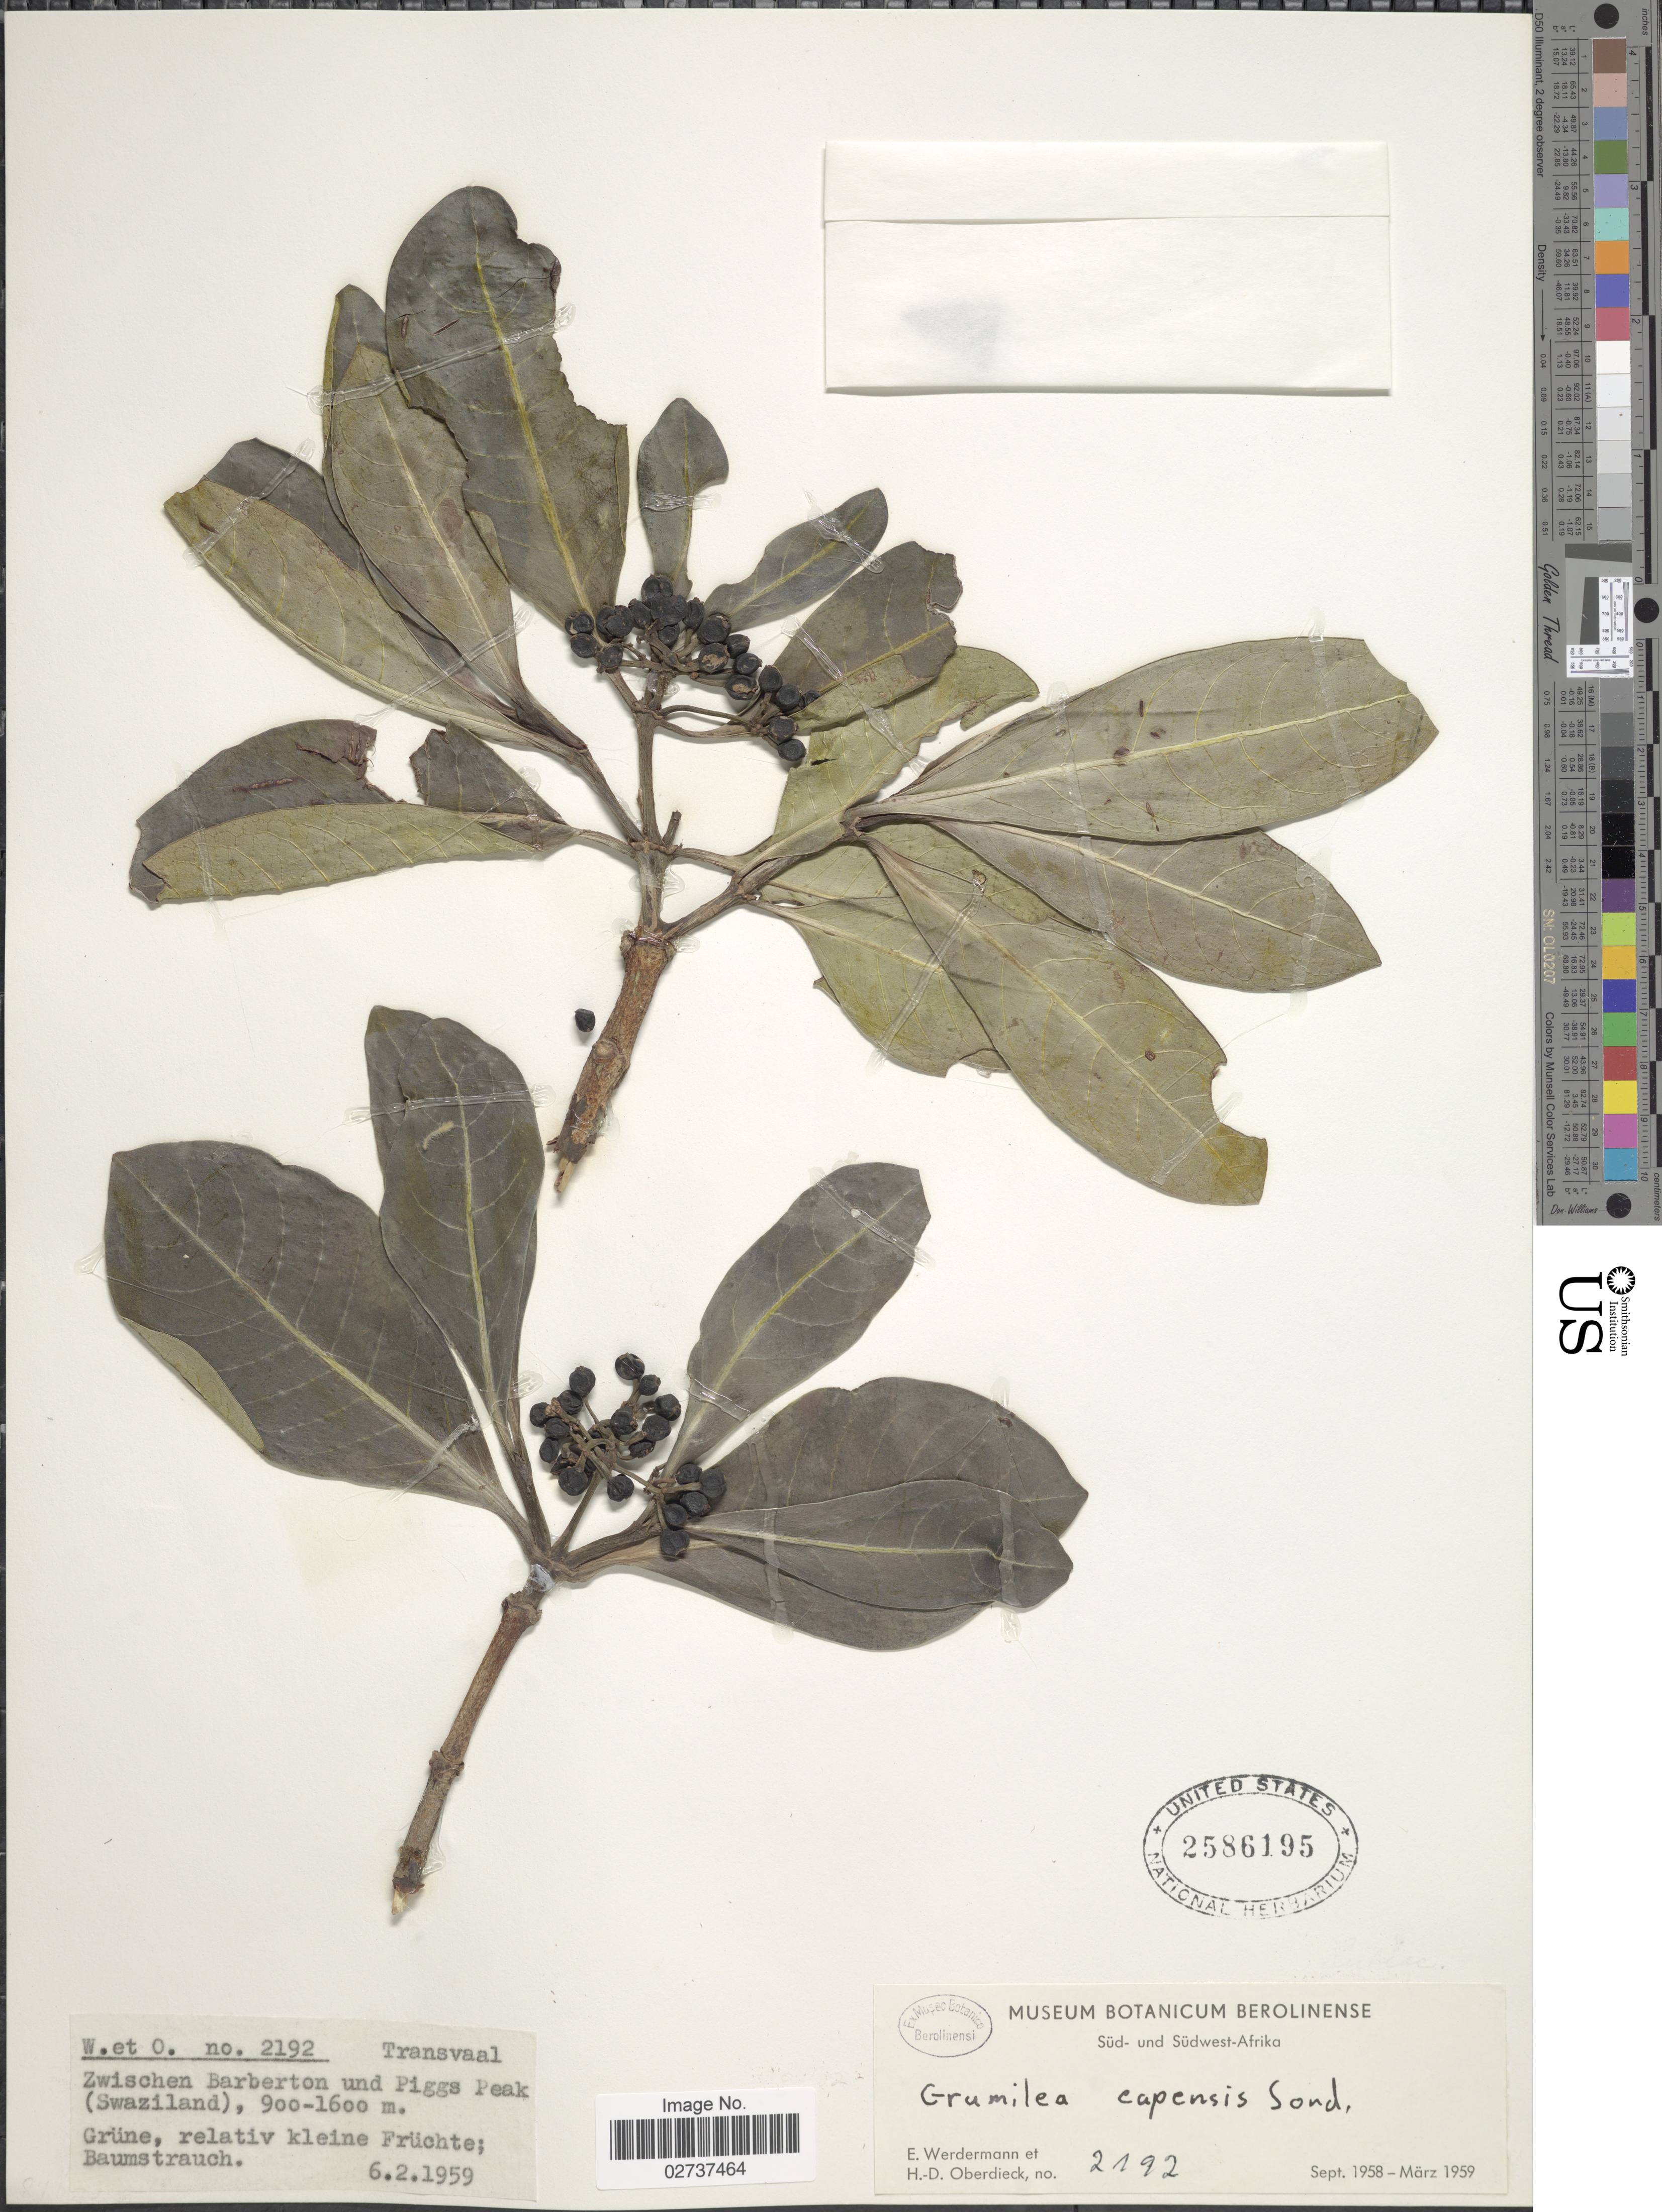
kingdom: Plantae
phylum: Tracheophyta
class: Magnoliopsida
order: Gentianales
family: Rubiaceae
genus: Psychotria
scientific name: Psychotria capensis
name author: (Eckl.) Vatke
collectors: E. Werdermann & H. Oberdieck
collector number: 2192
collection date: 1959-02-06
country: Eswatini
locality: Transvaal. Zwischen Barberton und Piggs Peak (Swaziland). Sud- und Sudwest- Afrika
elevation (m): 900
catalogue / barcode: US 2586195